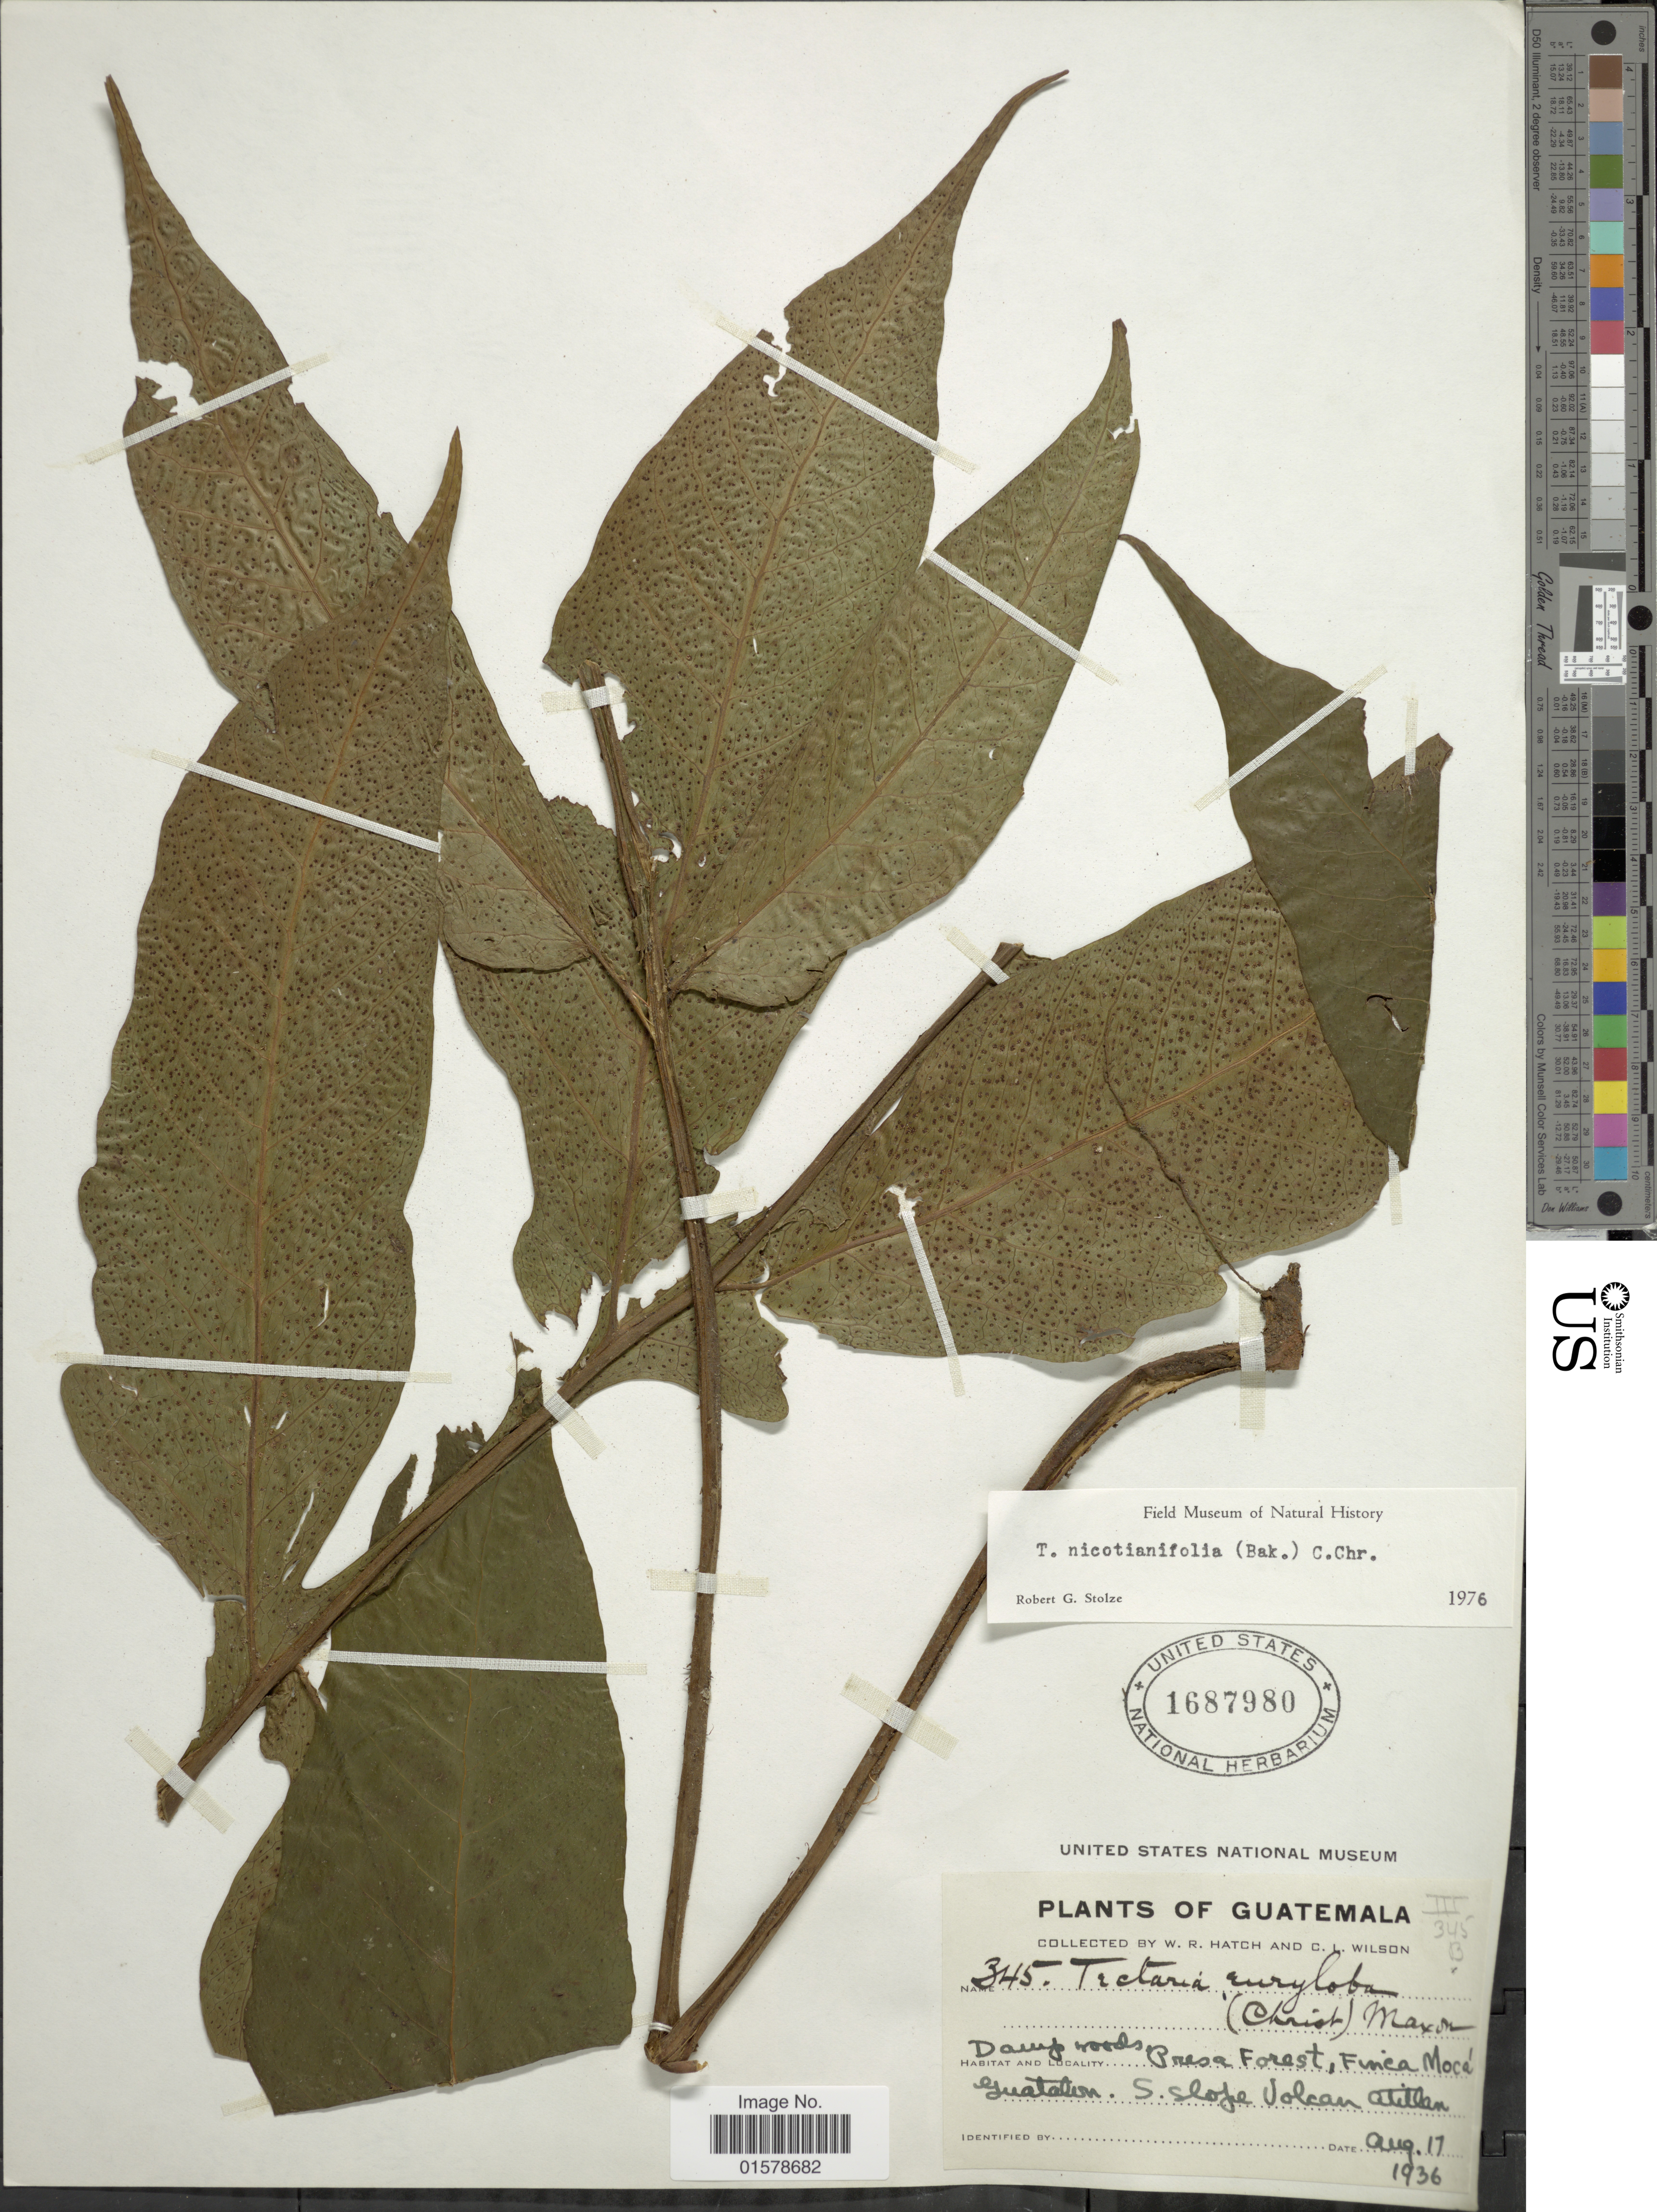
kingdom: Plantae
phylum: Tracheophyta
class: Polypodiopsida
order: Polypodiales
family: Tectariaceae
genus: Tectaria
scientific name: Tectaria nicotianifolia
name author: (Baker) C. Chr.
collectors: W. Hatch & C. L. Wilson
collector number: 345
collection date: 1936-08-17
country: Guatemala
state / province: Guatemala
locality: Damp woods Presa Forest, Finca Moca Guatam. S. sSlofe Colcan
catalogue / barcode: US 1687980